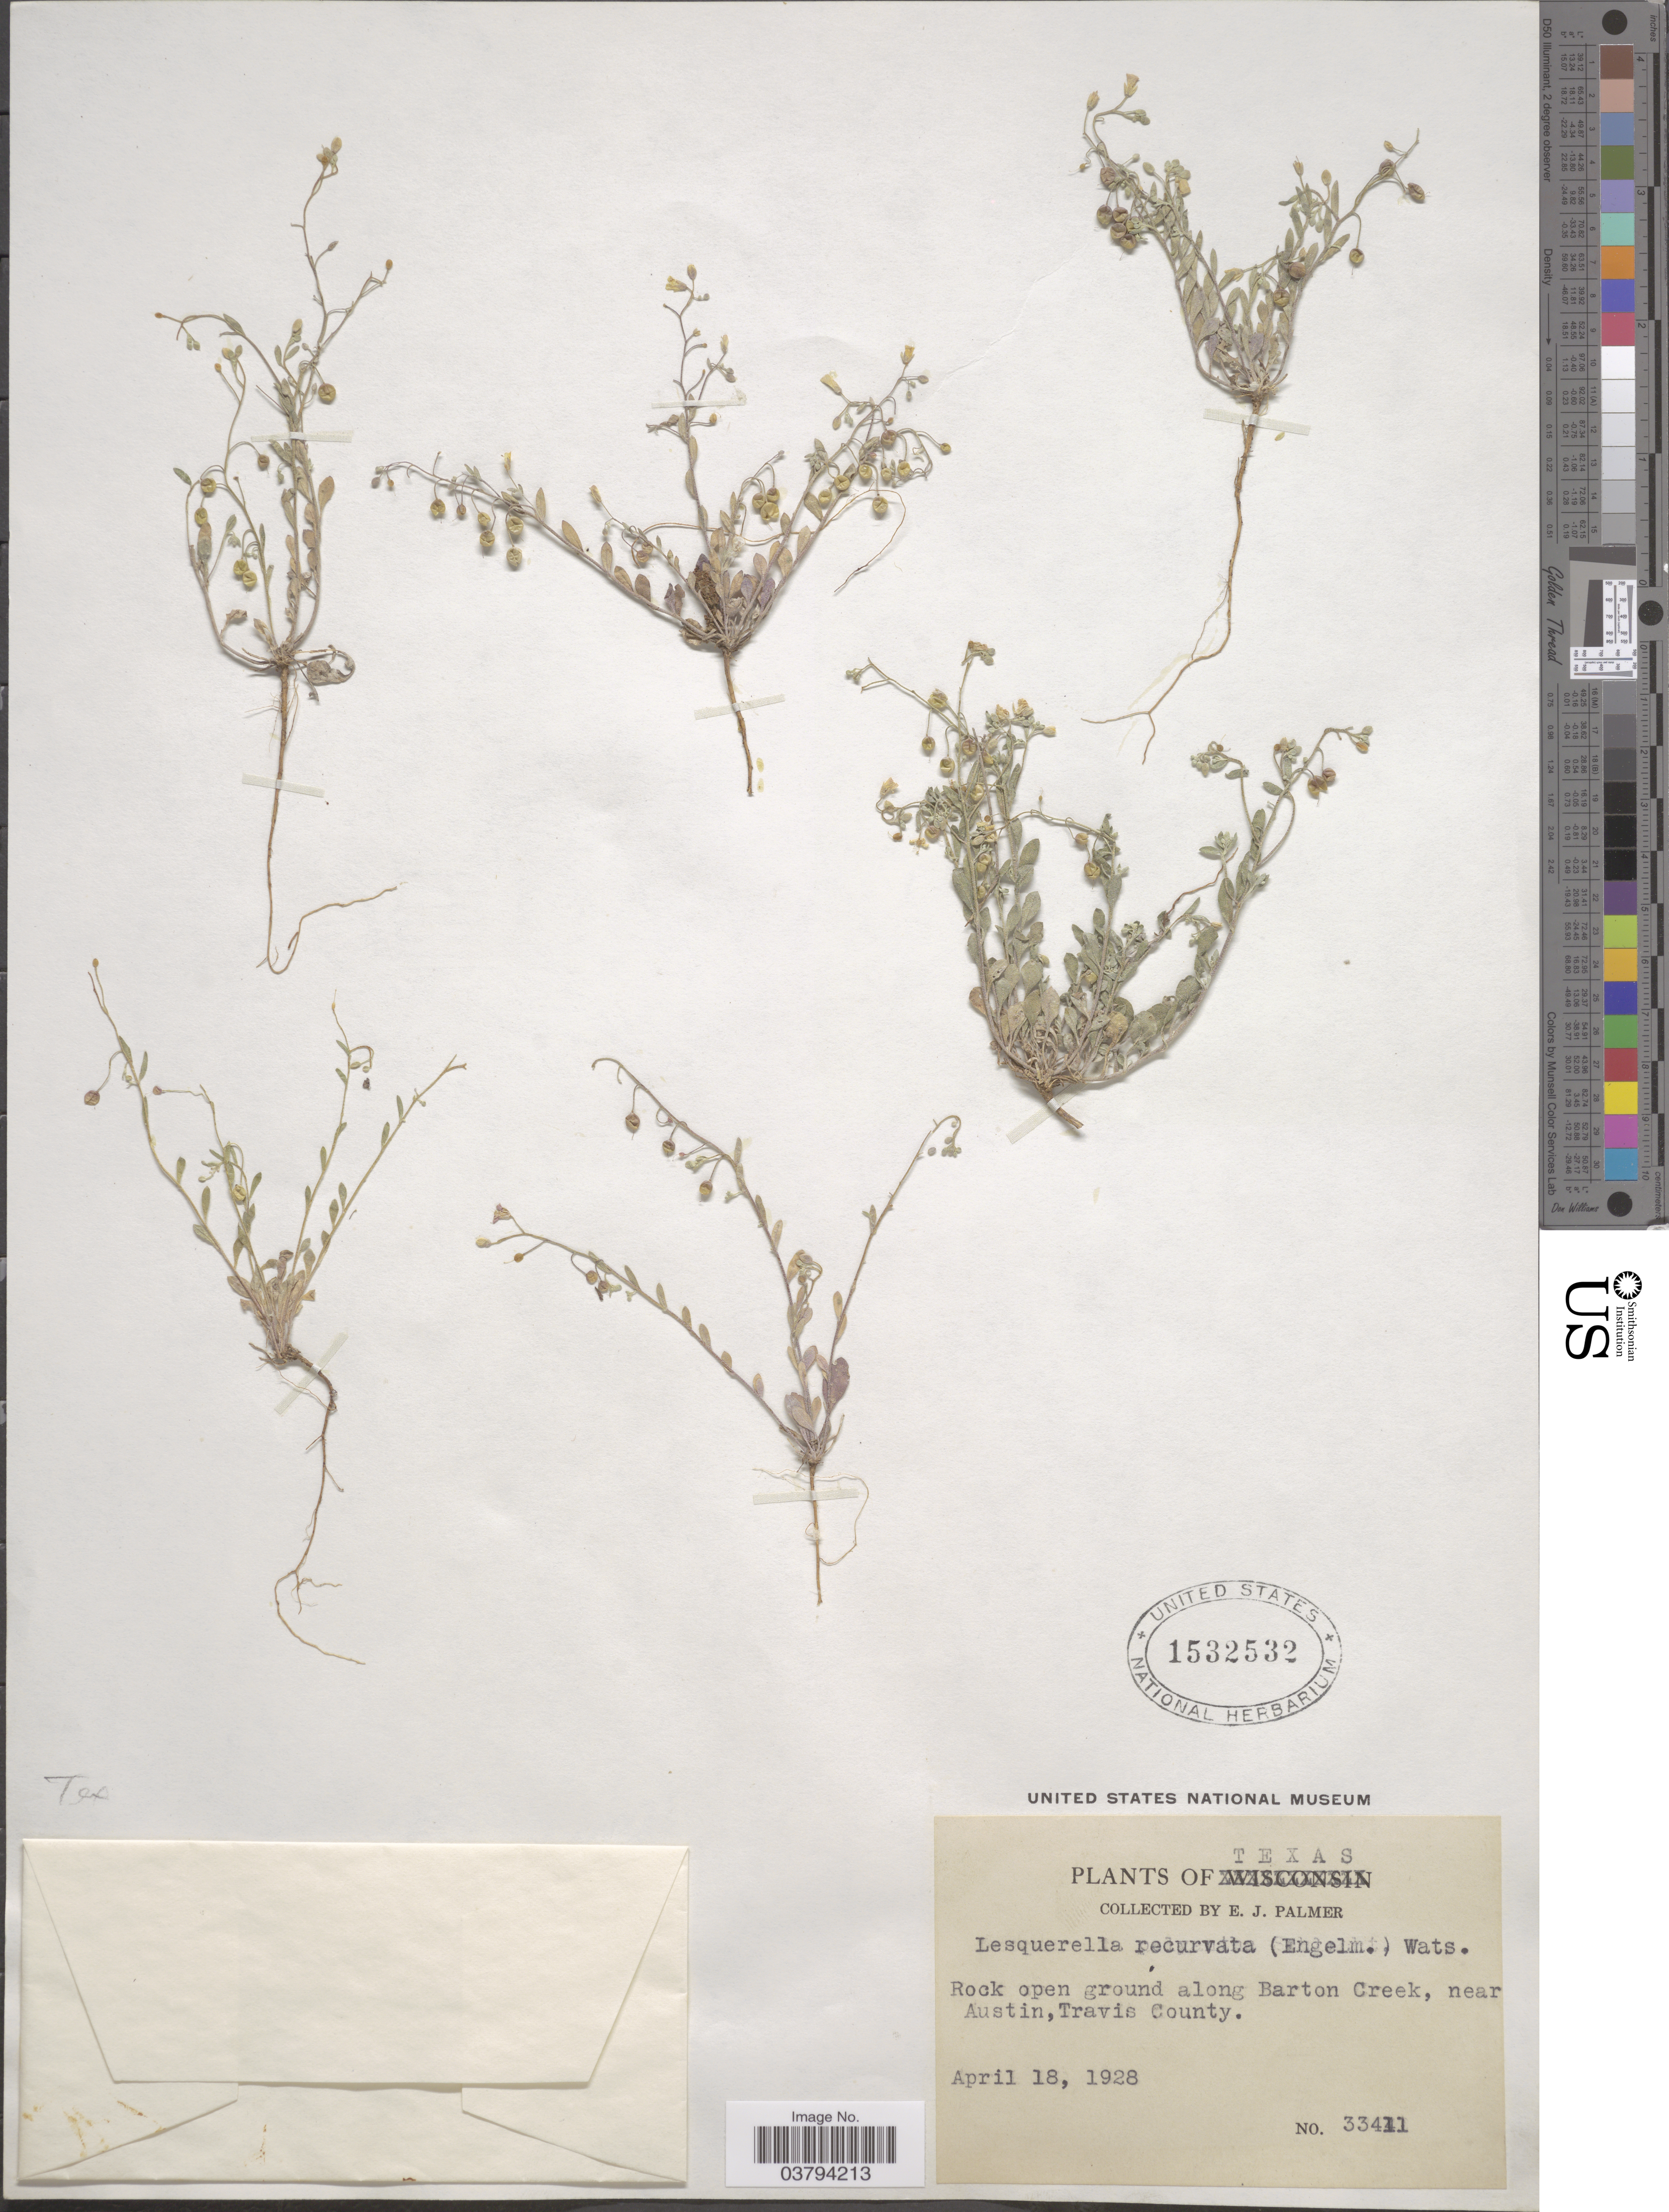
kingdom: Plantae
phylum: Tracheophyta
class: Magnoliopsida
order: Brassicales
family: Brassicaceae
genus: Lesquerella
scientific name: Lesquerella recurvata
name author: (Englem. ex A. Gray) S. Watson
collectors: E. J. Palmer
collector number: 33411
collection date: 1928-04-18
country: United States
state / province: Texas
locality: Rock open ground along Barton Creek, near Austin,Travis County.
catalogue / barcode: US 1532532